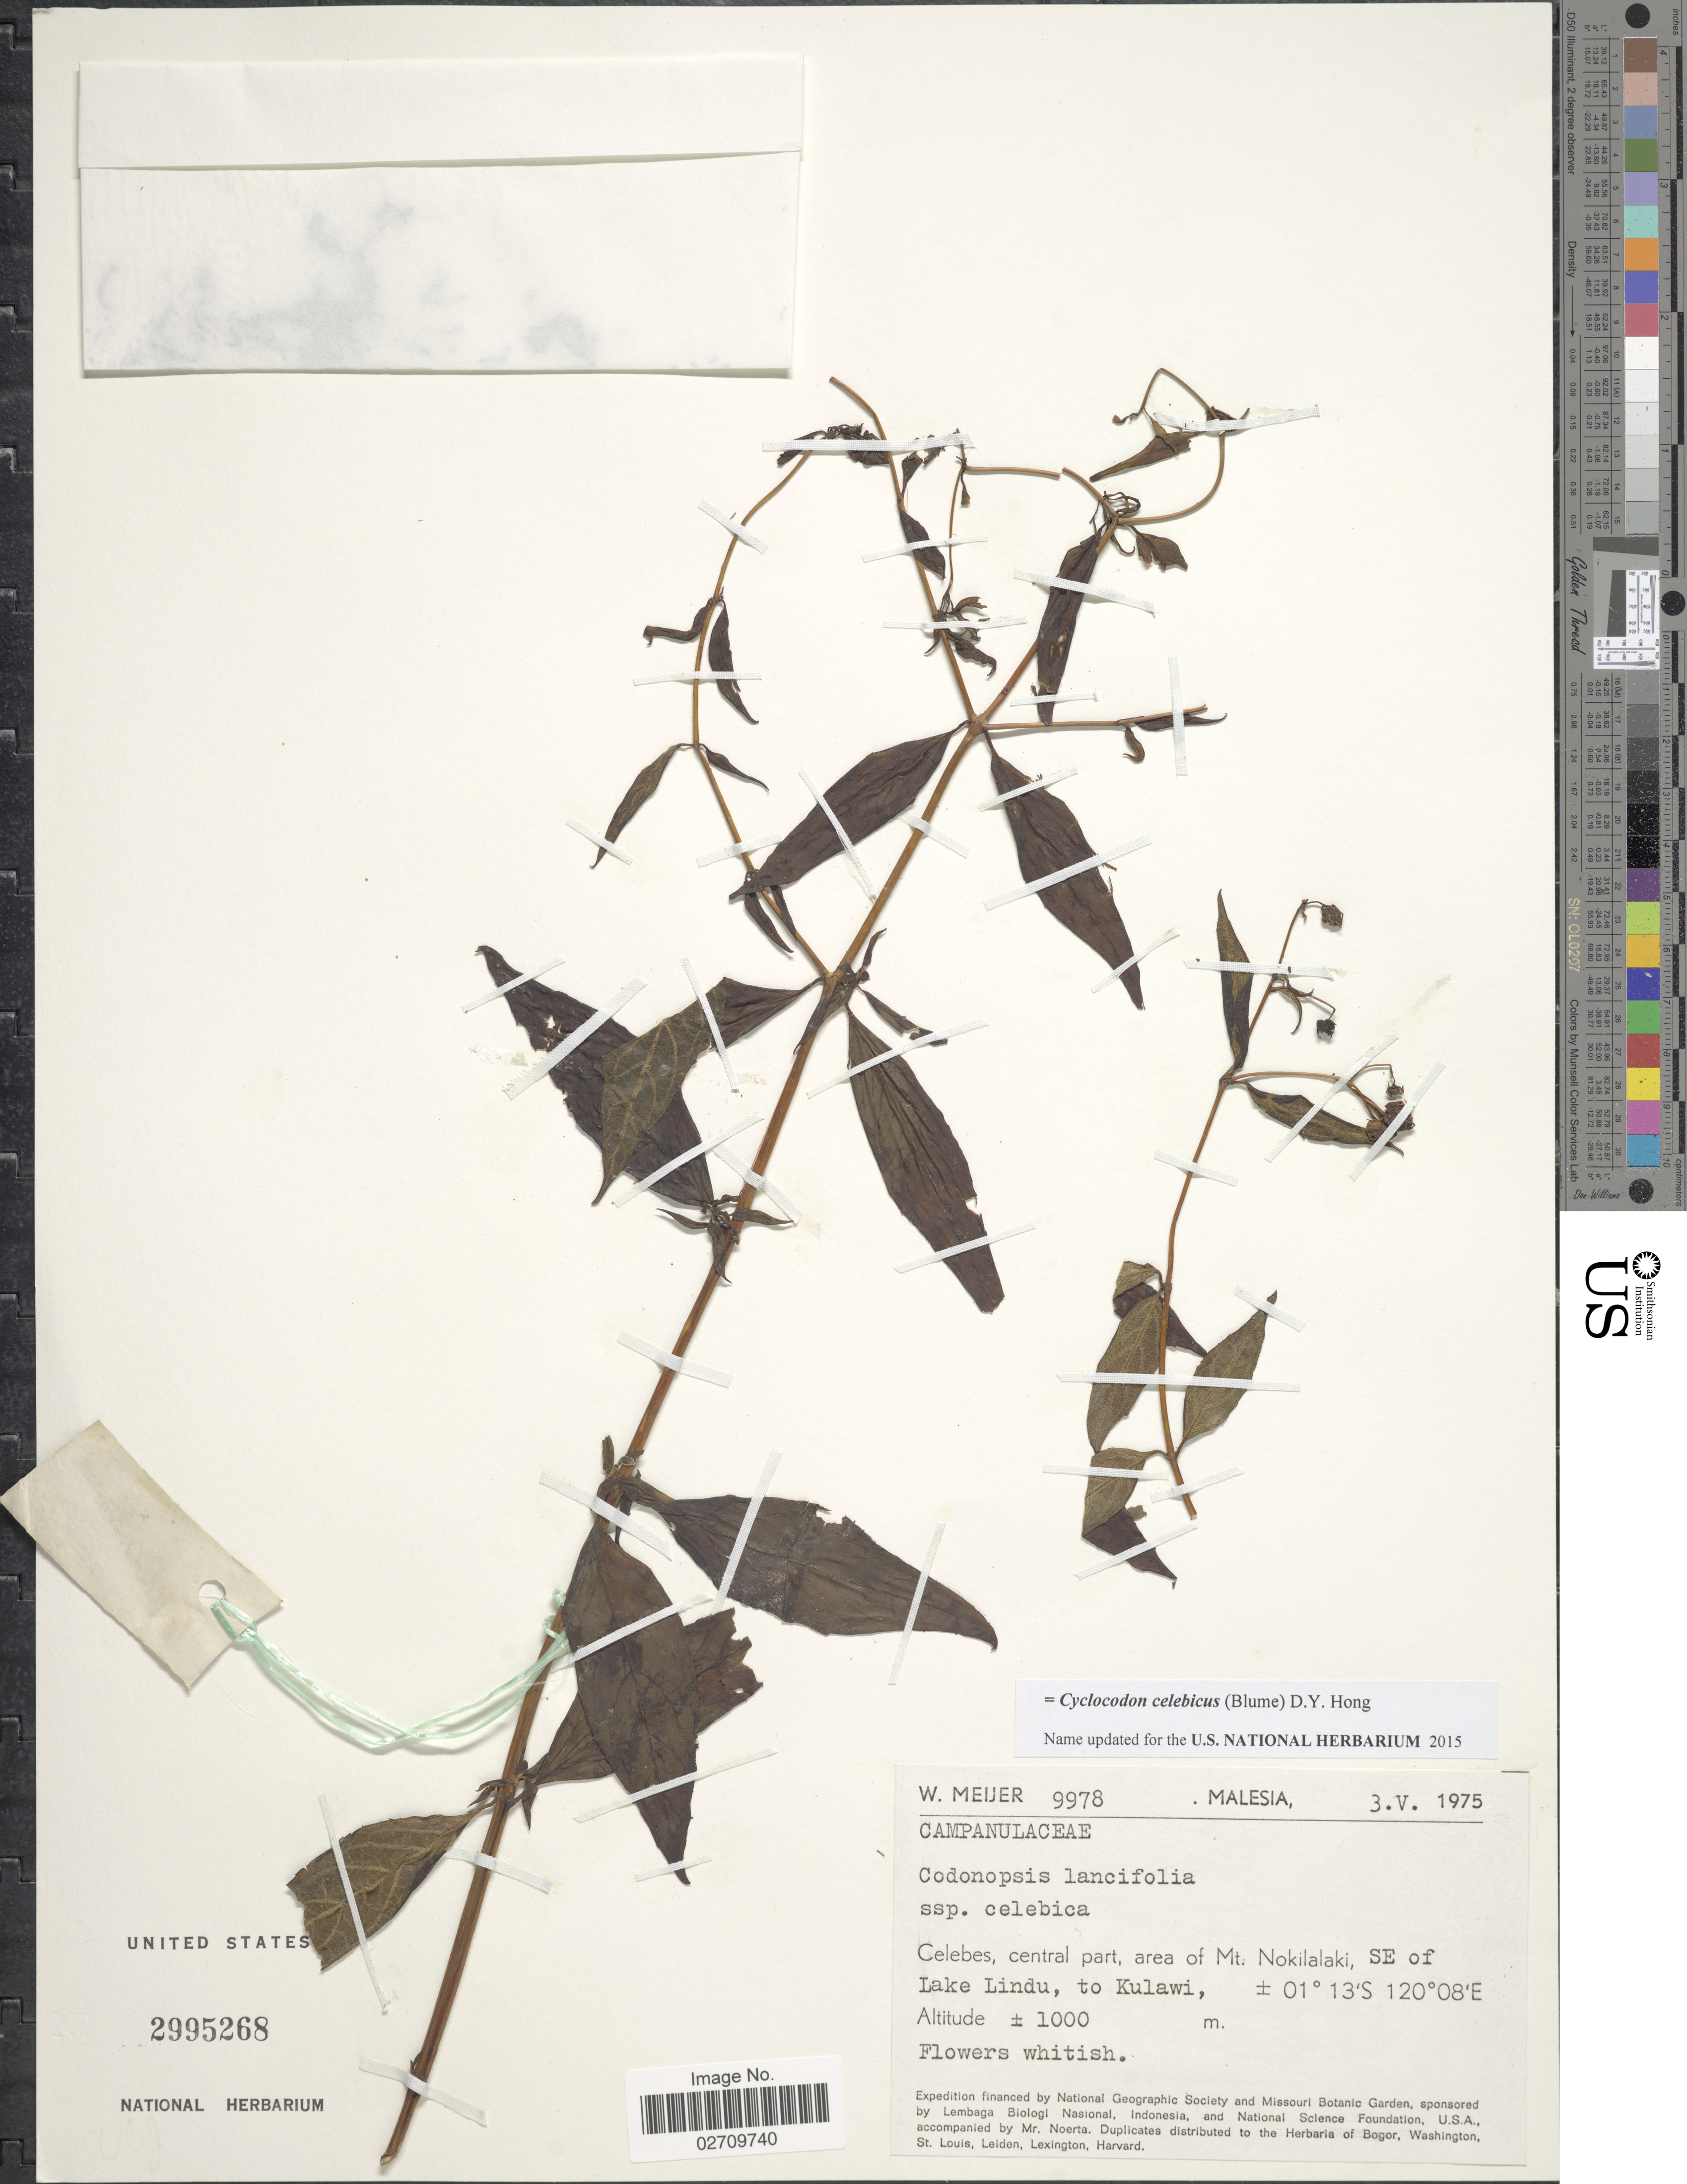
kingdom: Plantae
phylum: Tracheophyta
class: Magnoliopsida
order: Asterales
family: Campanulaceae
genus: Cyclocodon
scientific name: Cyclocodon celebicus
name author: (Blume) D.Y. Hong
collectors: W. Meijer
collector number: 9978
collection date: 1975-05-03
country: Malaysia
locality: Malesia, Celebes, central part, area of Mt. Nokilalaki, SE of Lake Lindu, to Kulawi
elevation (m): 1000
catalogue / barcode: US 2995268